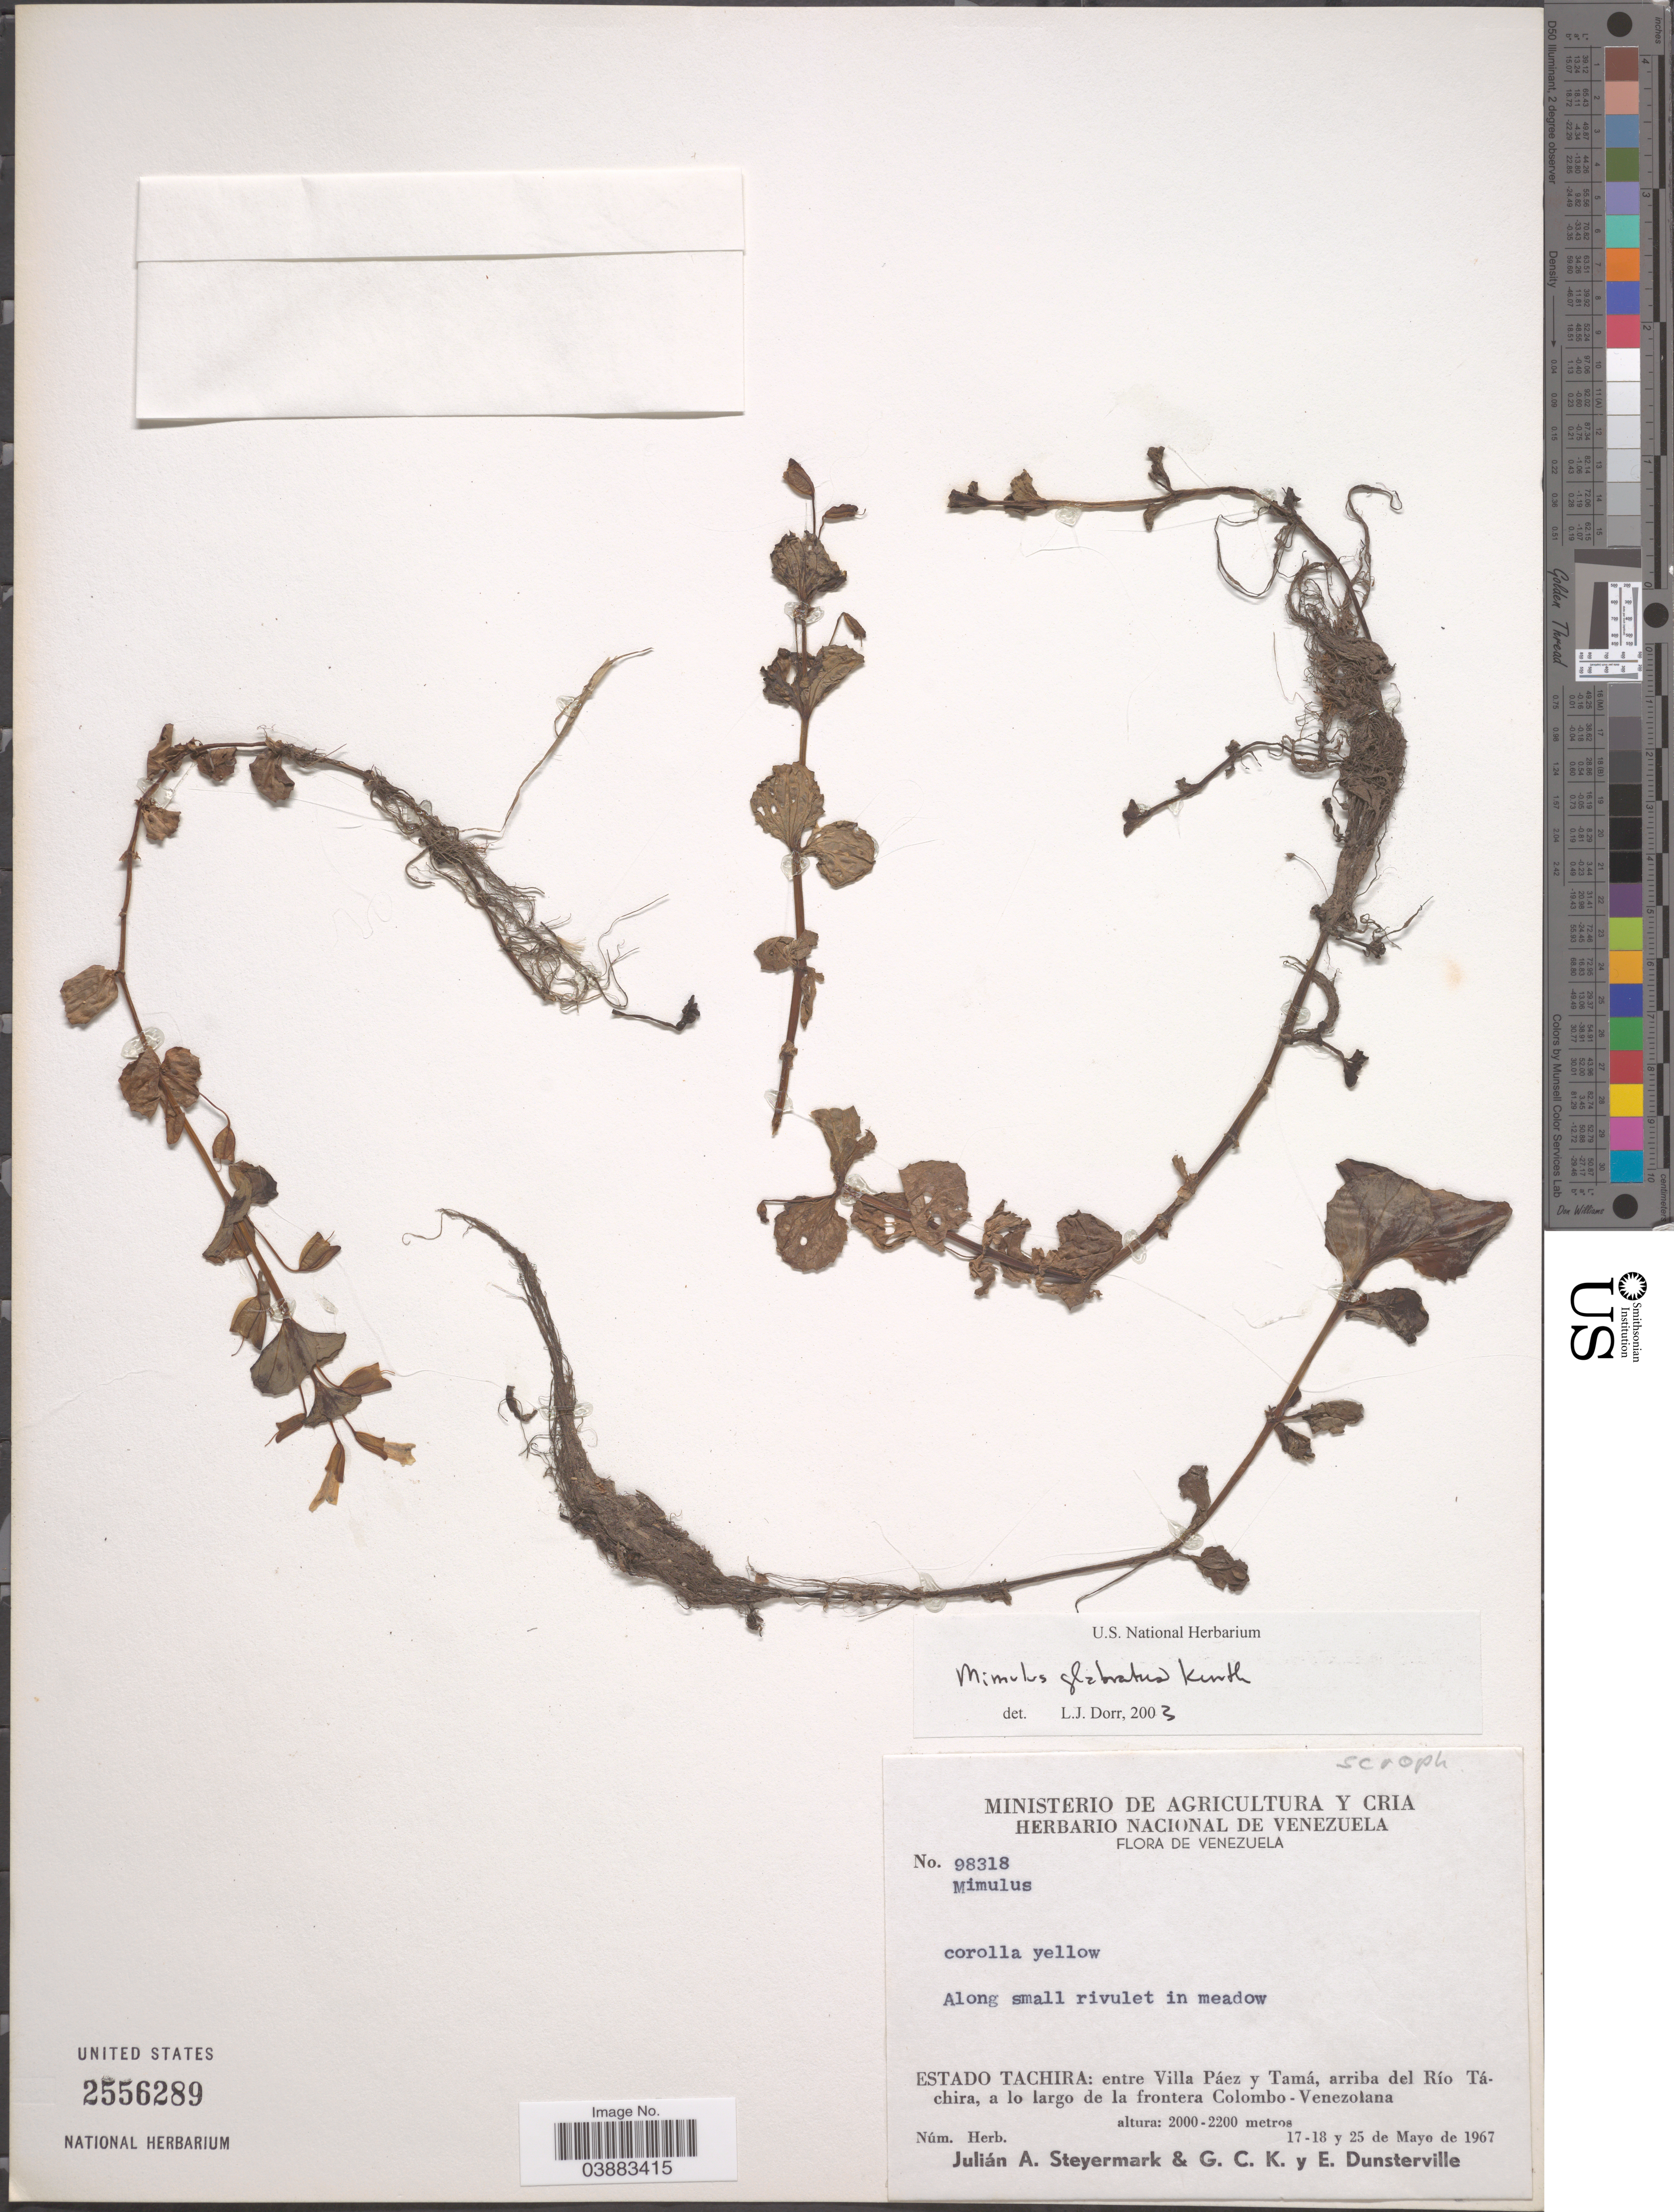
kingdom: Plantae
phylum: Tracheophyta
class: Magnoliopsida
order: Lamiales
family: Phrymaceae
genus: Mimulus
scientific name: Mimulus glabratus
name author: Kunth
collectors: J. Steyermark, G. C. K. Dunsterville & E. Dunsterville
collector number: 98318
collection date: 1967-05-17/1967-05-25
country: Venezuela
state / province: Tachira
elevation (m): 2000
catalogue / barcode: US 2556289